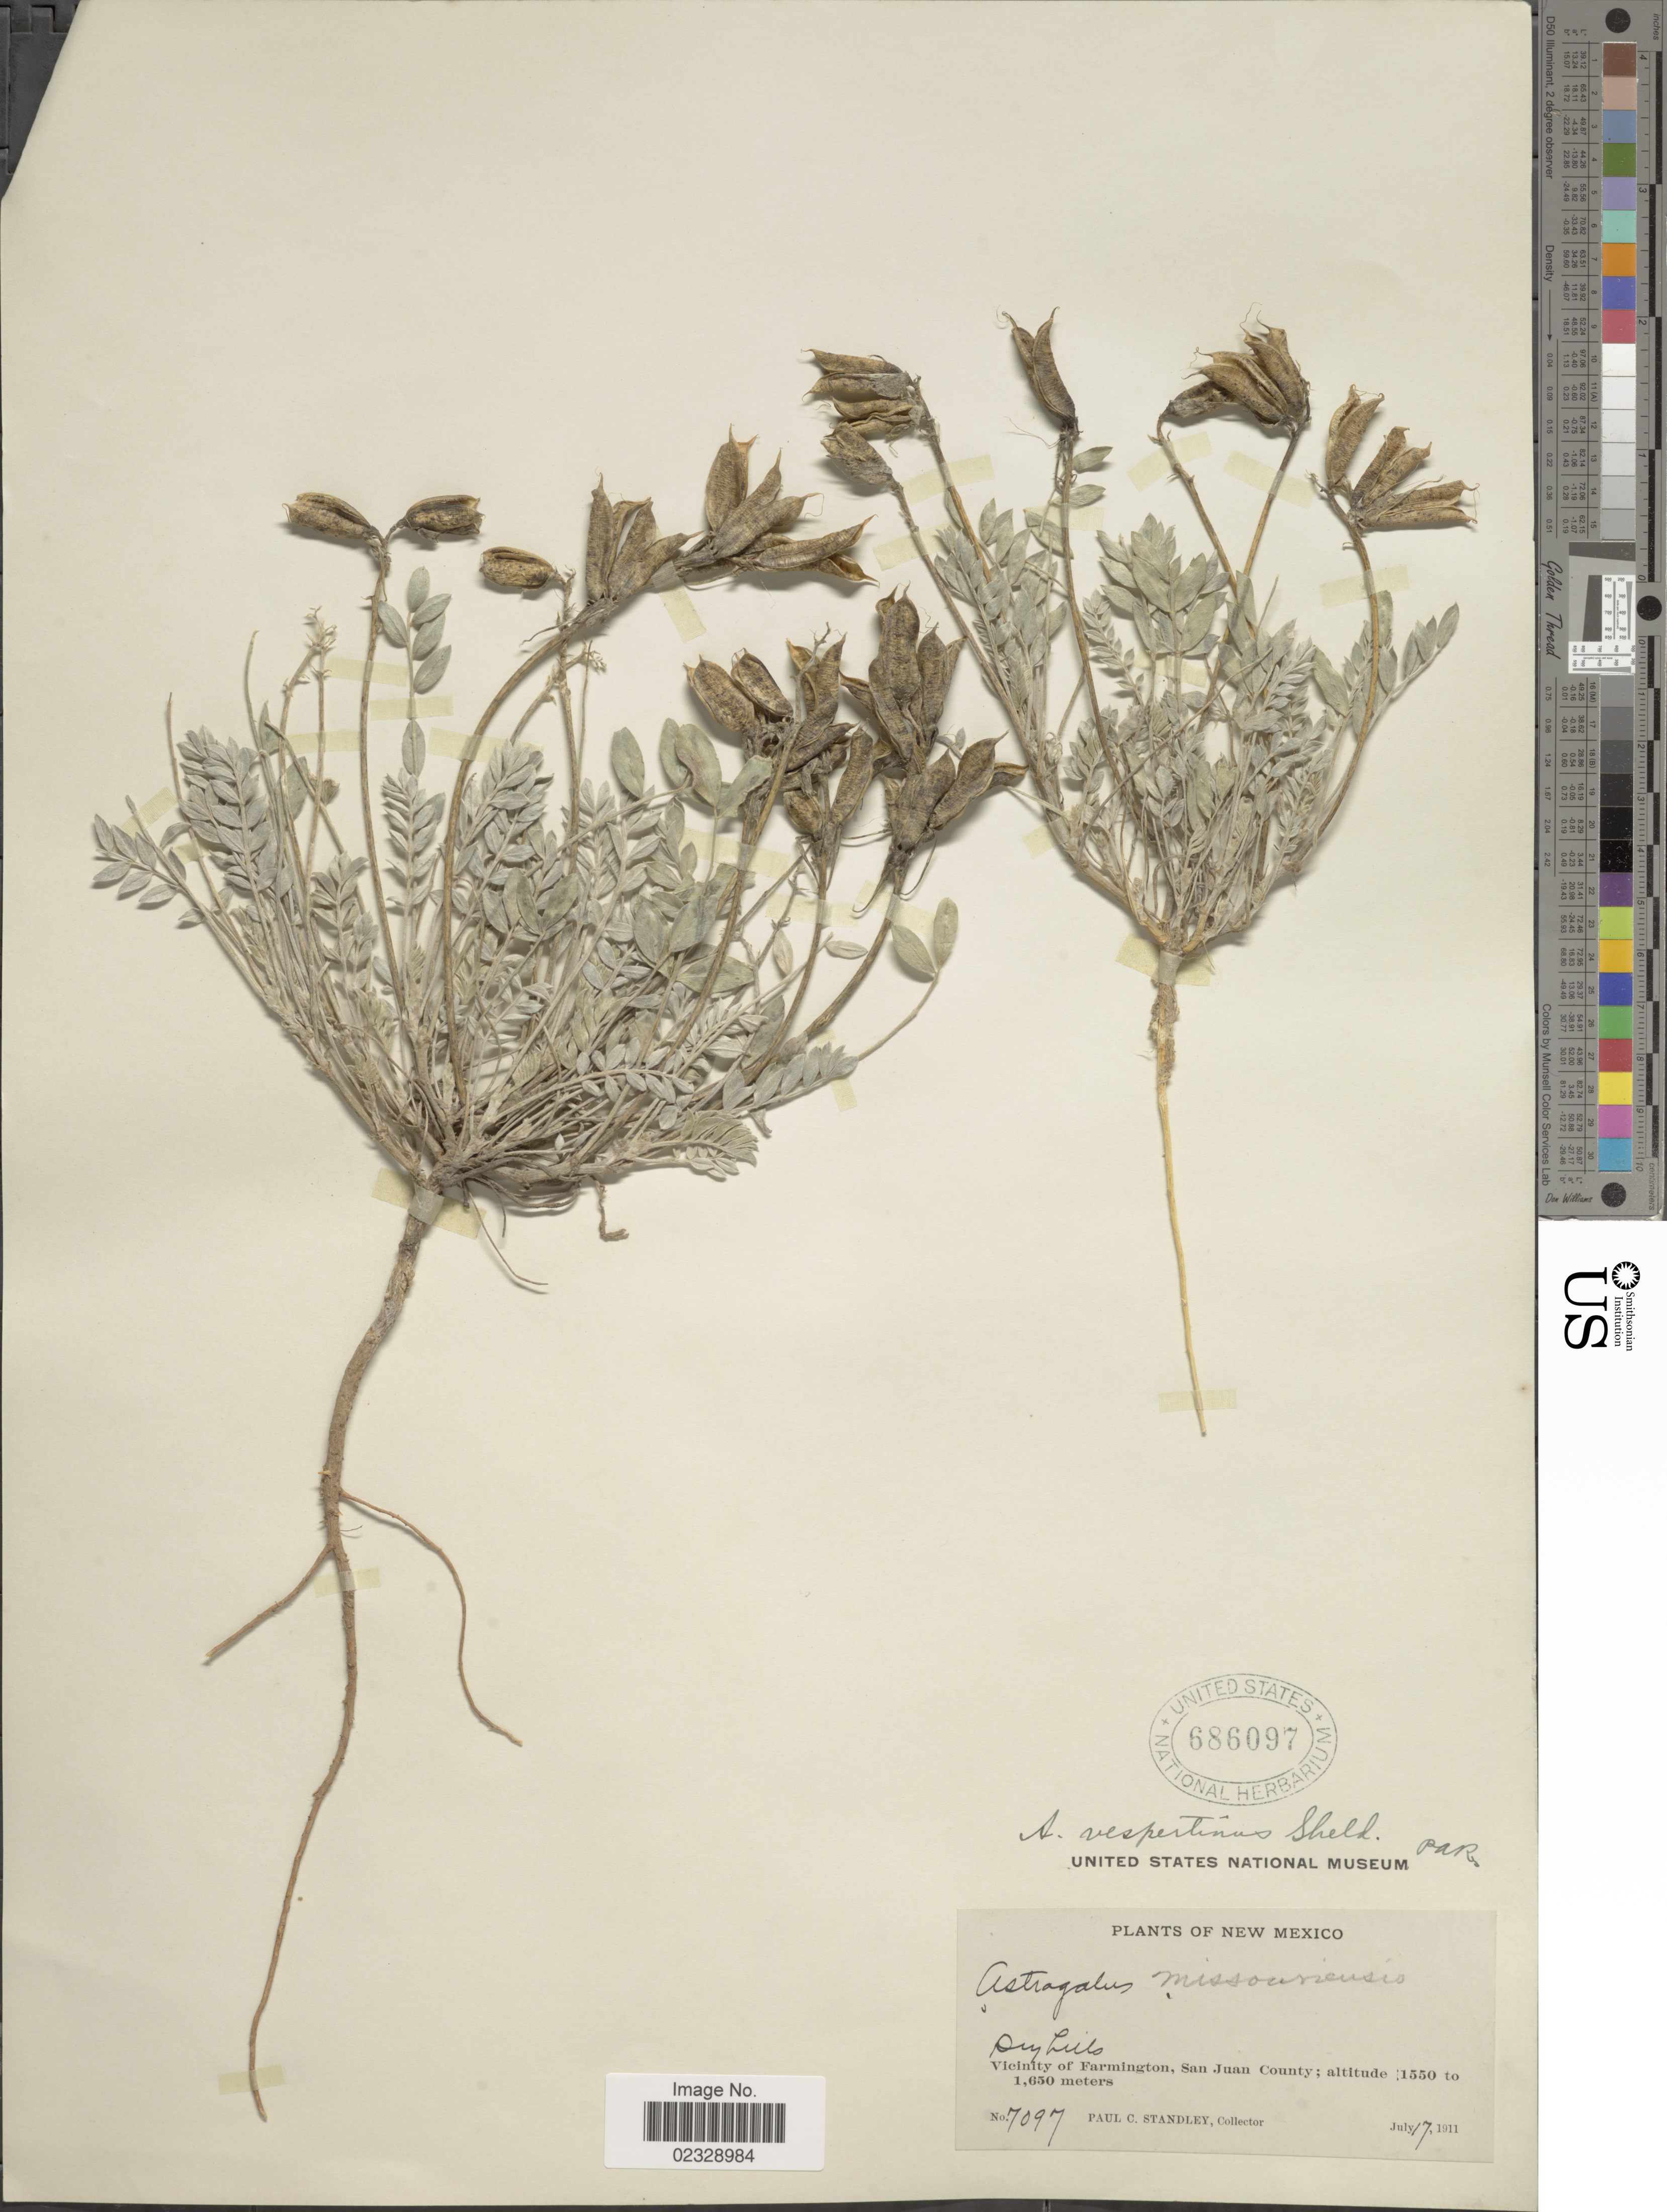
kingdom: Plantae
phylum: Tracheophyta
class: Magnoliopsida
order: Fabales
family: Fabaceae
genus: Astragalus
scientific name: Astragalus vespertinus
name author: E. Sheld.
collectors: P. C. Standley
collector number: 7097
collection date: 1911-07-17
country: United States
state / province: New Mexico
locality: Dry hills, Vicinity of Farmington, San Juan County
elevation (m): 1550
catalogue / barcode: US 686097